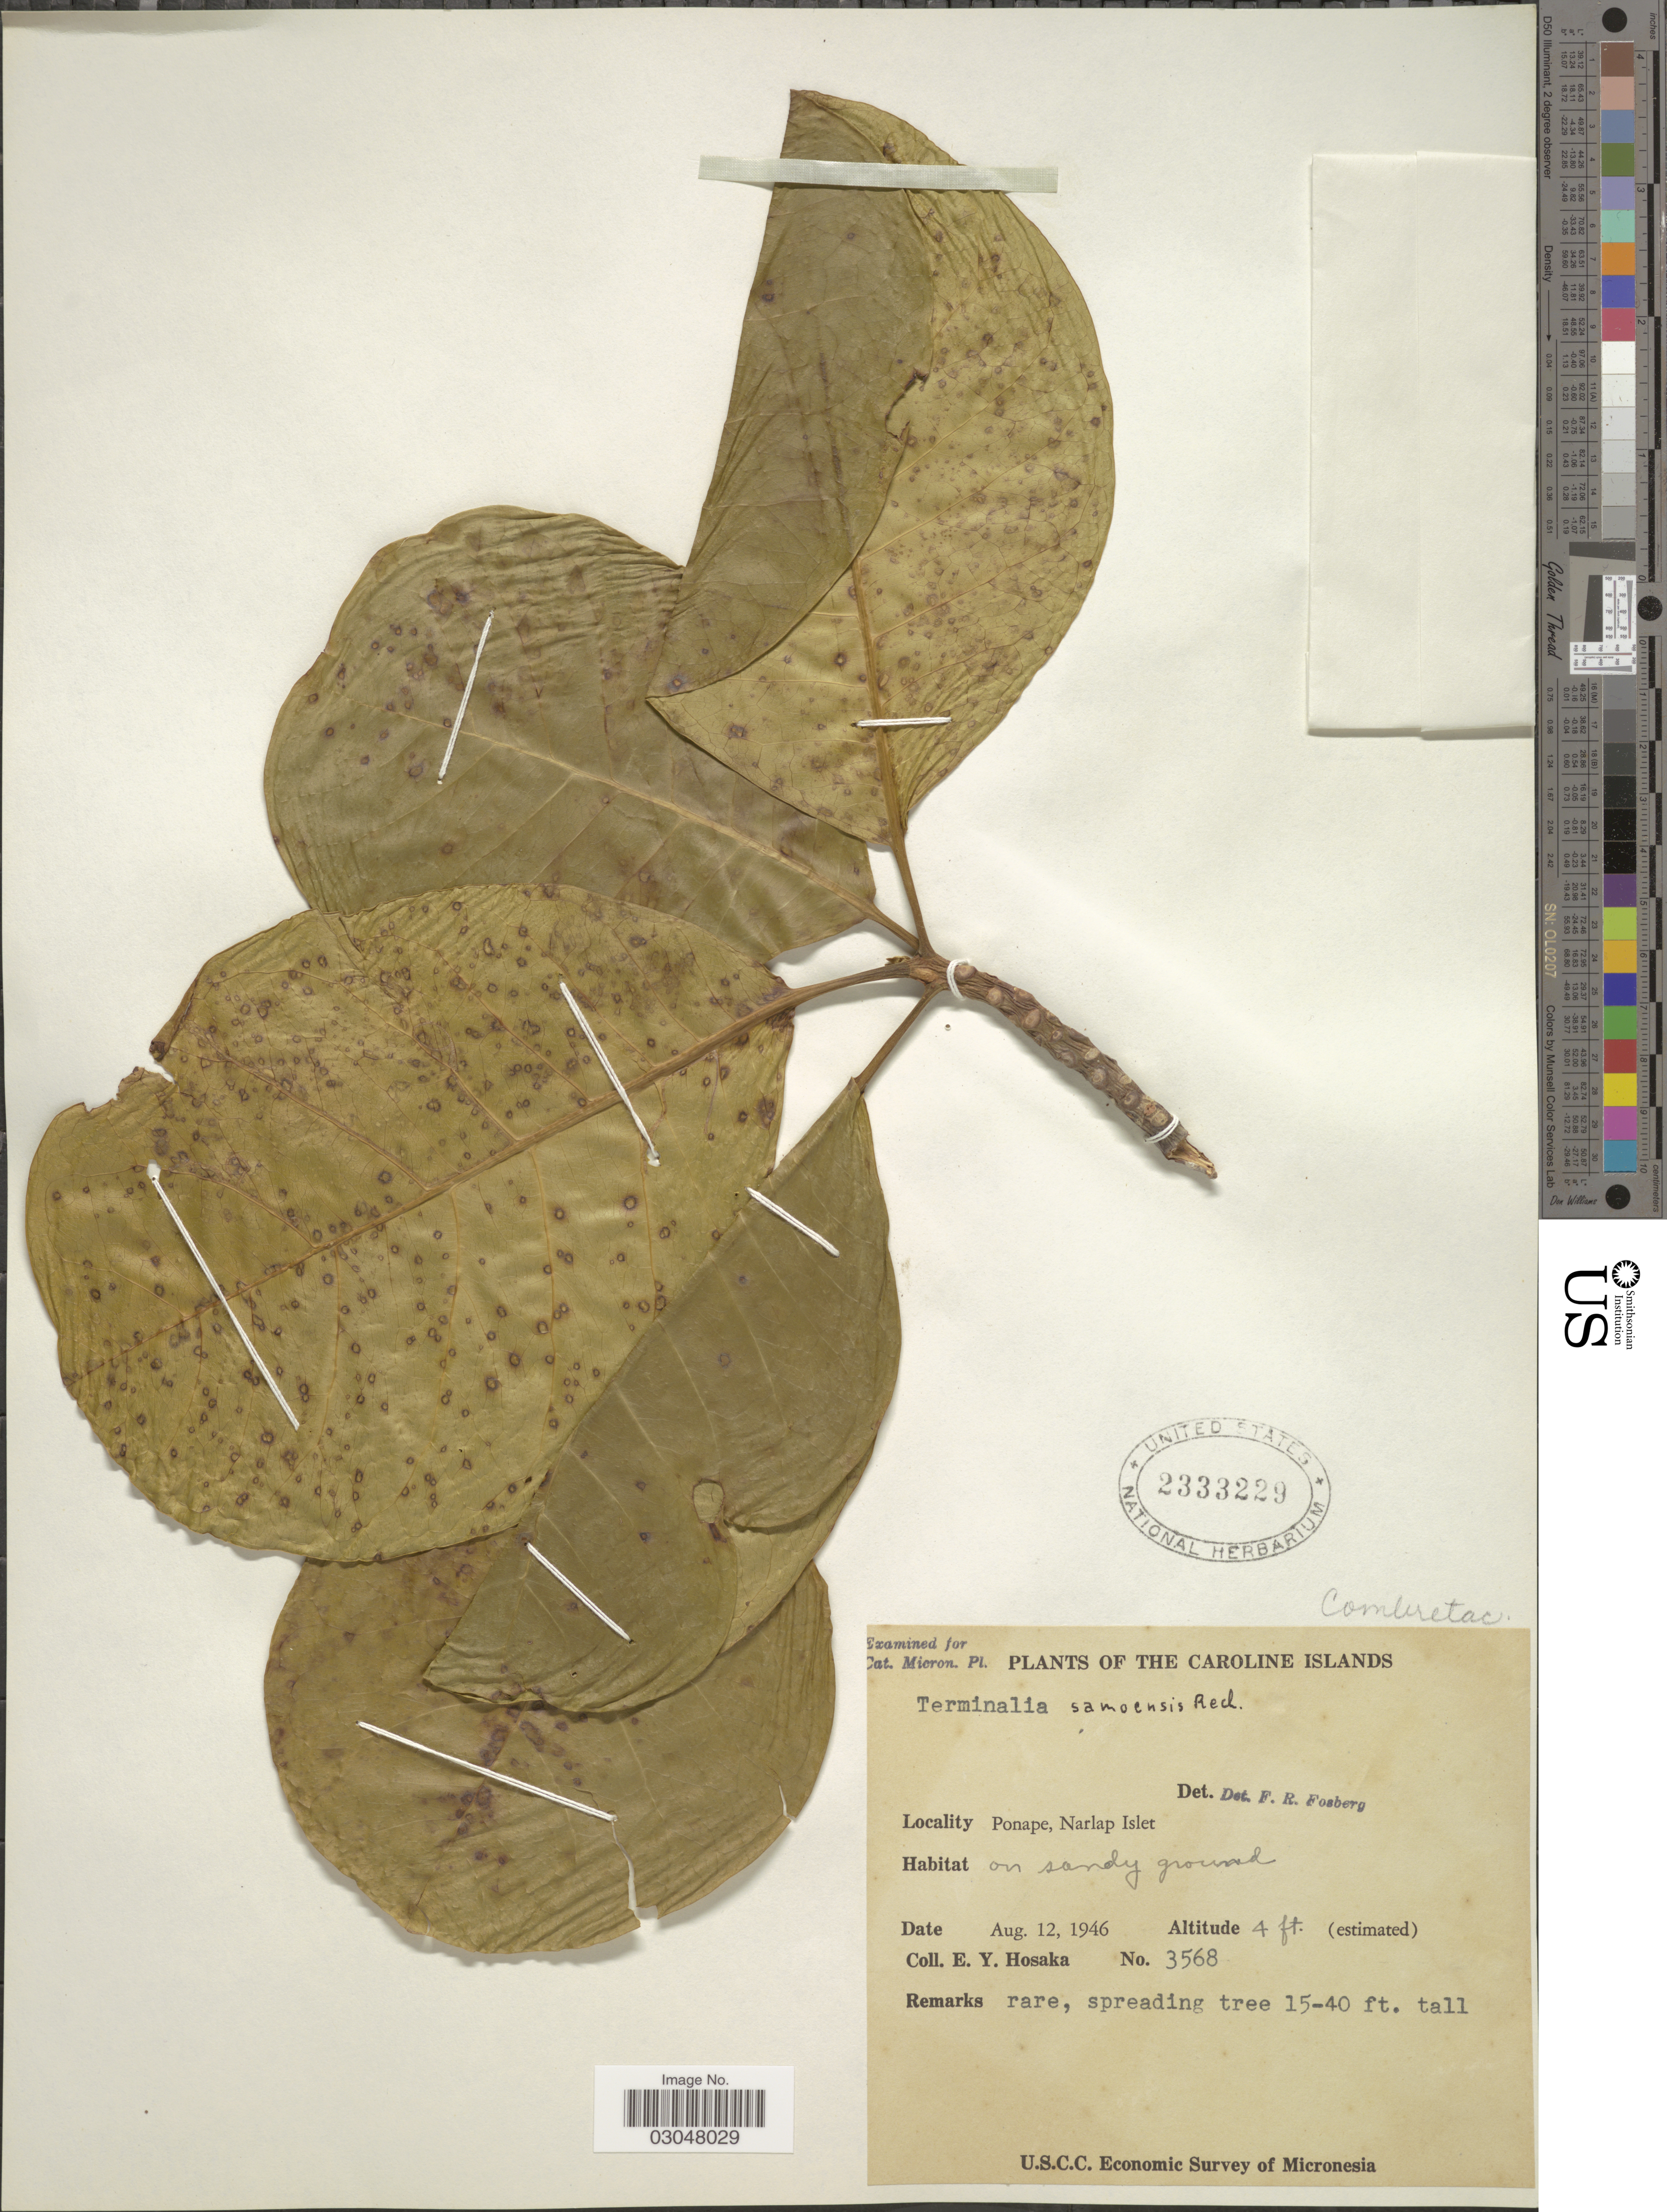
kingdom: Plantae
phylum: Tracheophyta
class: Magnoliopsida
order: Myrtales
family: Combretaceae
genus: Terminalia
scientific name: Terminalia samoensis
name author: Rech.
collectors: E. Y. Hosaka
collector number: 3568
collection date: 1946-08-12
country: Micronesia, Federated States of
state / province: Pohnpei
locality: Caroline Islands. Ponape, Narlap Islet.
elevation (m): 1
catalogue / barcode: US 2333229